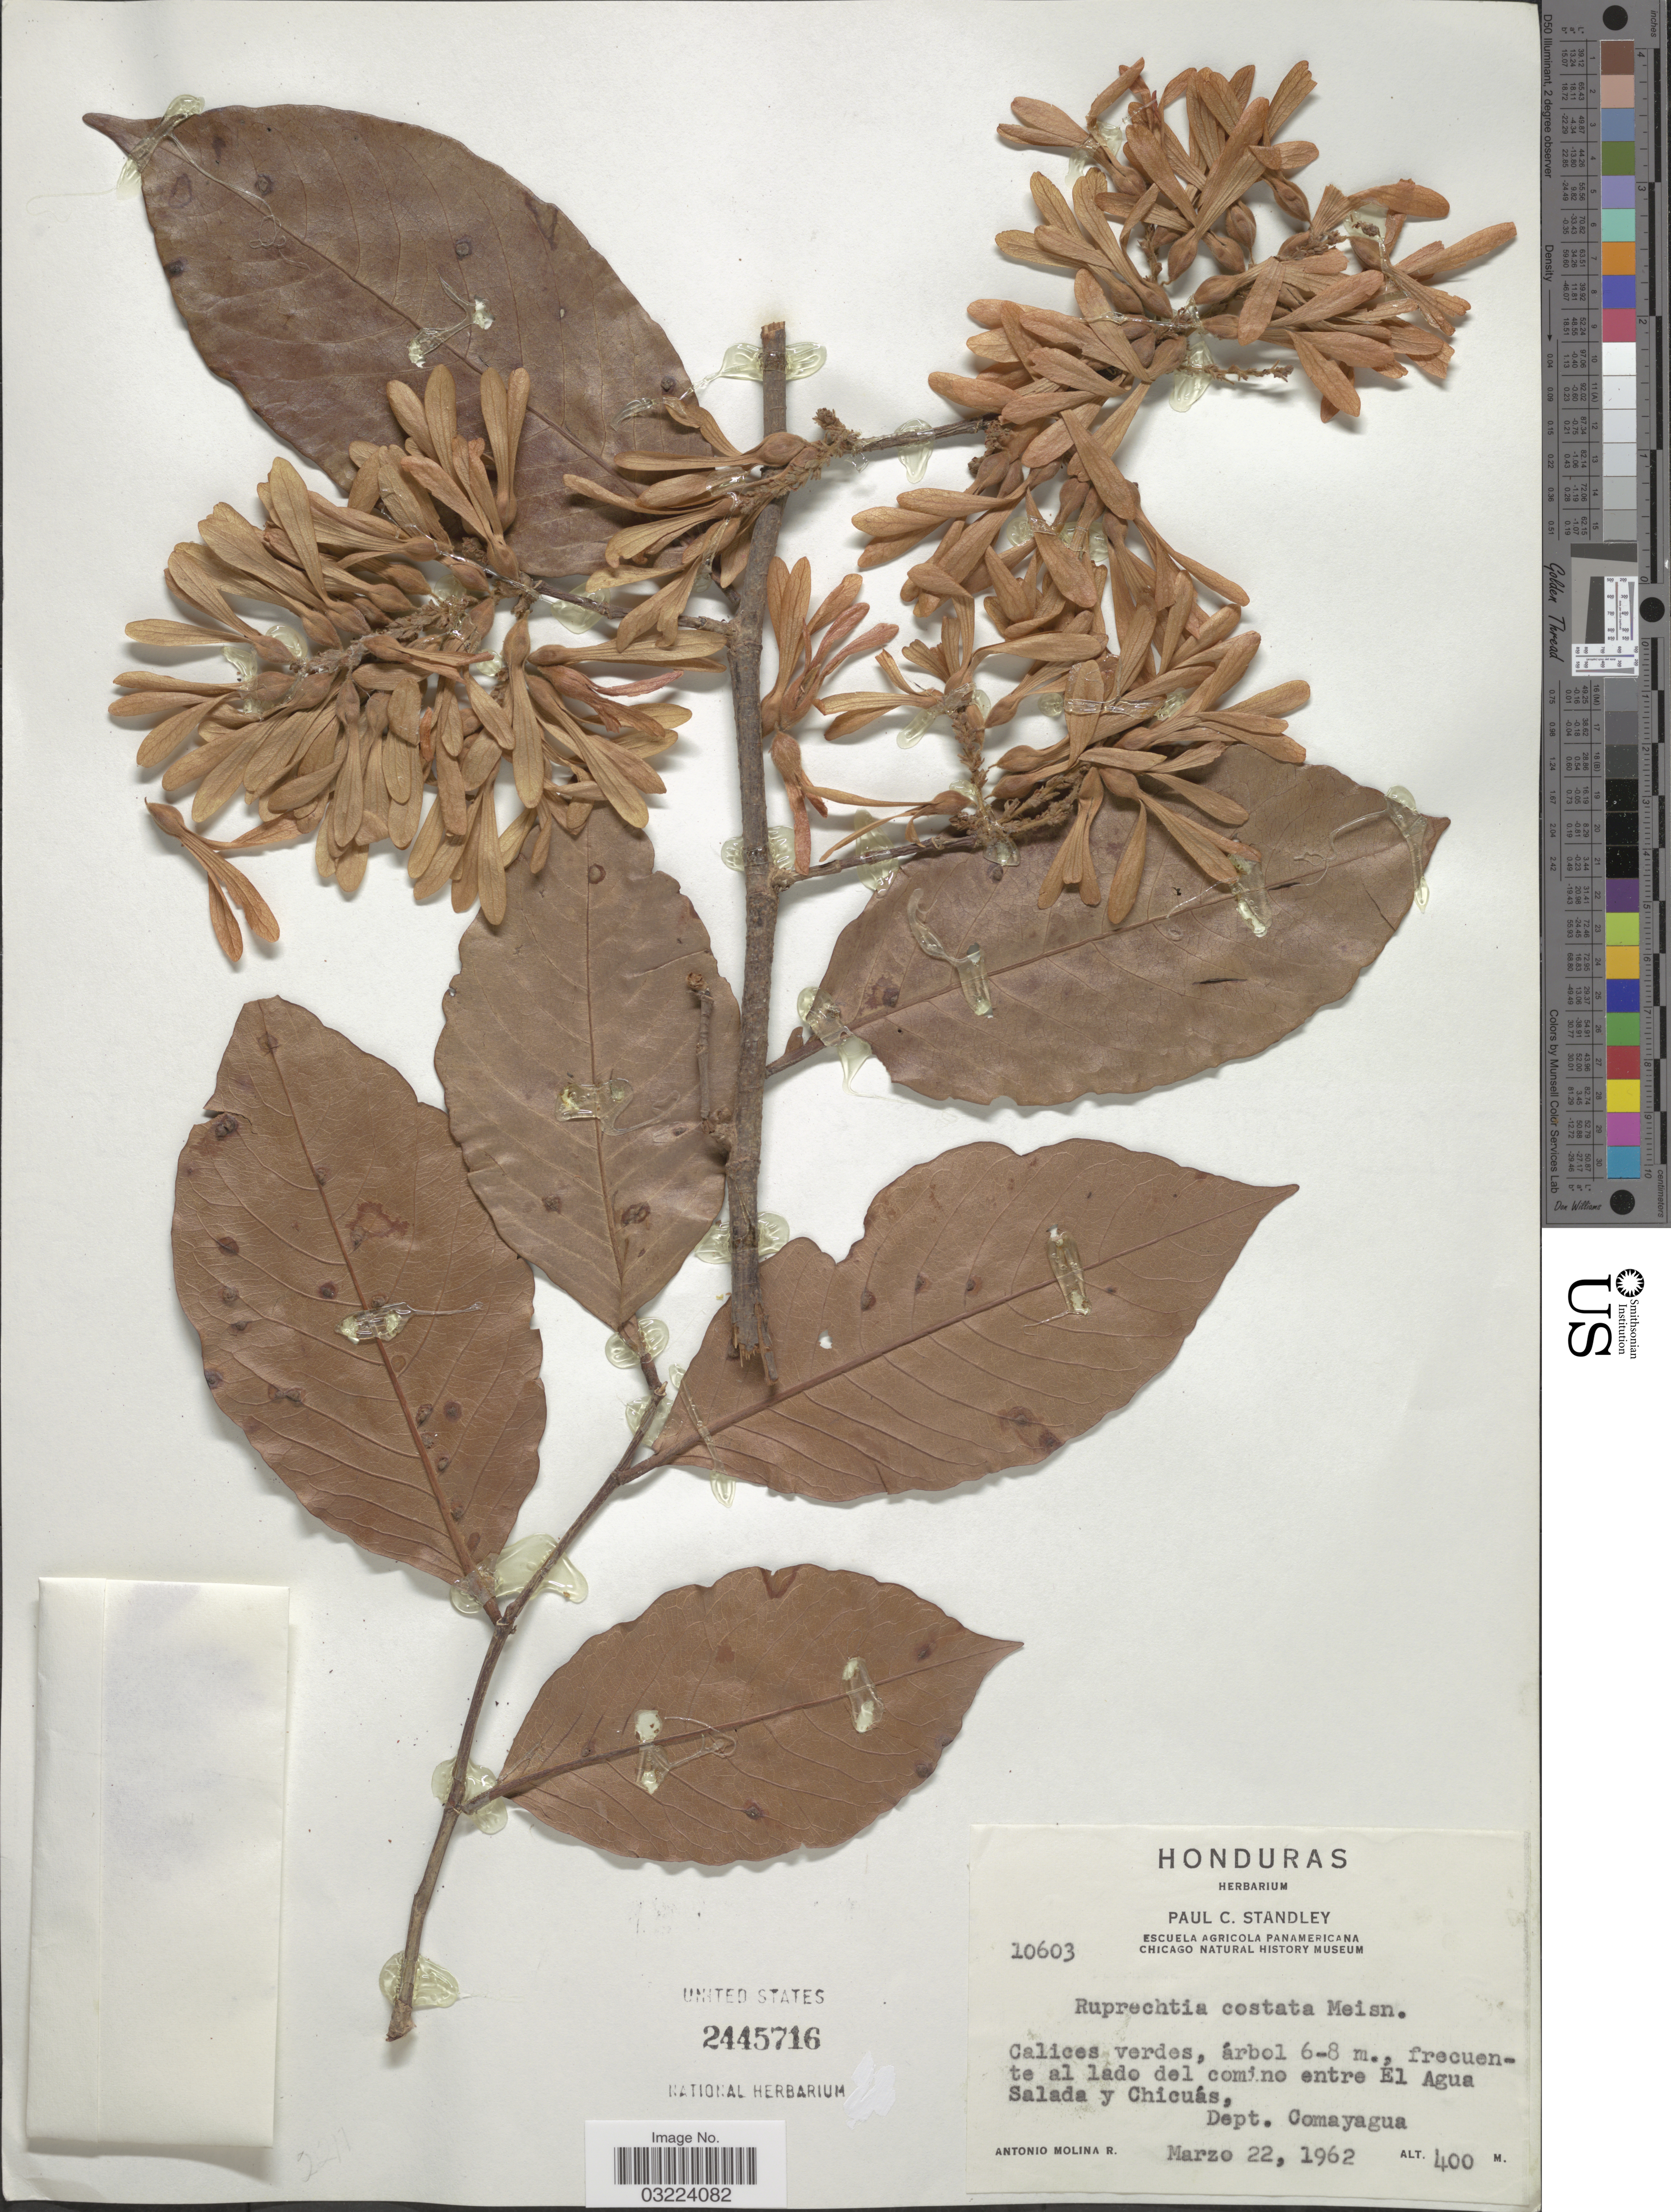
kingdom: Plantae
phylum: Tracheophyta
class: Magnoliopsida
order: Caryophyllales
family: Polygonaceae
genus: Ruprechtia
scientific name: Ruprechtia costata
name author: Meisn.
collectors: A. Molina R.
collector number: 10603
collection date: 1962-03-22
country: Honduras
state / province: Comayagua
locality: Frecuente al lado del comino entre El Agua Salada y Chicuás, Dept. Comayagua.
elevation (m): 400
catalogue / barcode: US 2445716